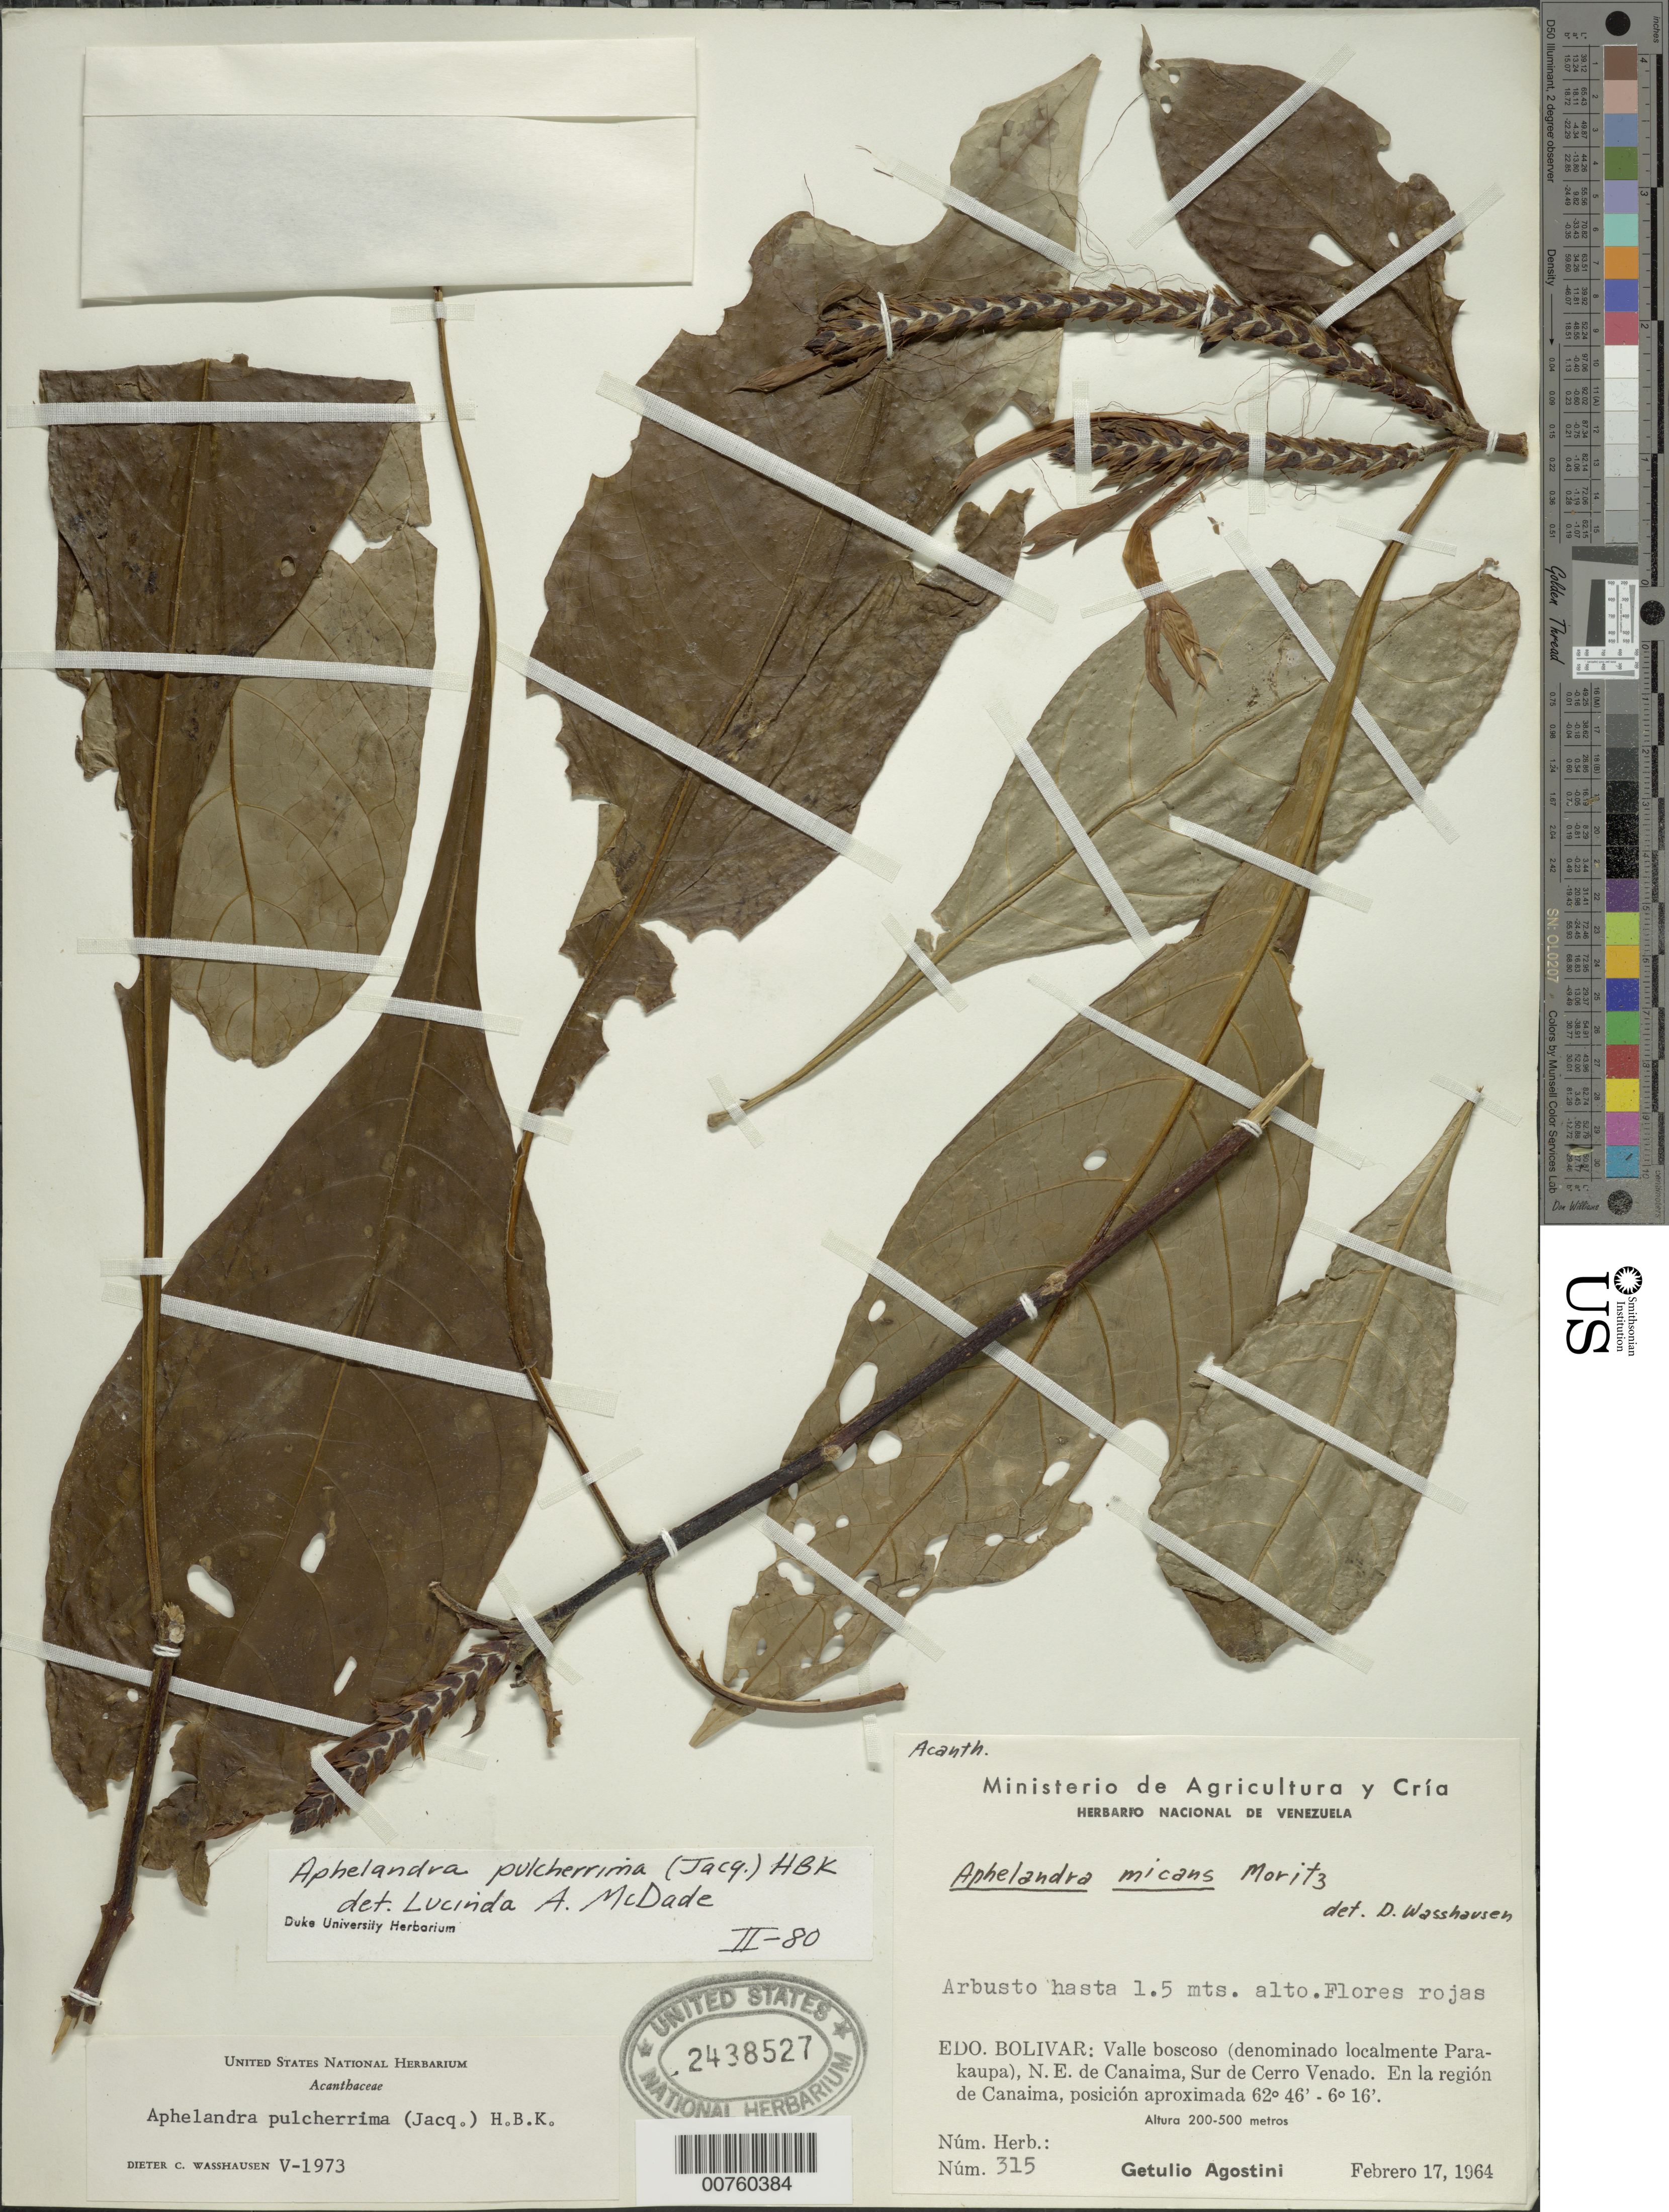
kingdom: Plantae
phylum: Tracheophyta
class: Magnoliopsida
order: Lamiales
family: Acanthaceae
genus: Aphelandra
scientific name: Aphelandra pulcherrima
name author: (Jacq.) Kunth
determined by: McDade, L. A.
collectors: G. Agostini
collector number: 315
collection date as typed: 16-Feb-64 to 17-Feb-64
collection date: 1964-02-16/1964-02-17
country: Venezuela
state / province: Bolívar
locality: Parakaupa, NE de Canaima, S de Cerro Venado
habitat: Wooded valley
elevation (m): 200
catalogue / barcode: US 2438527